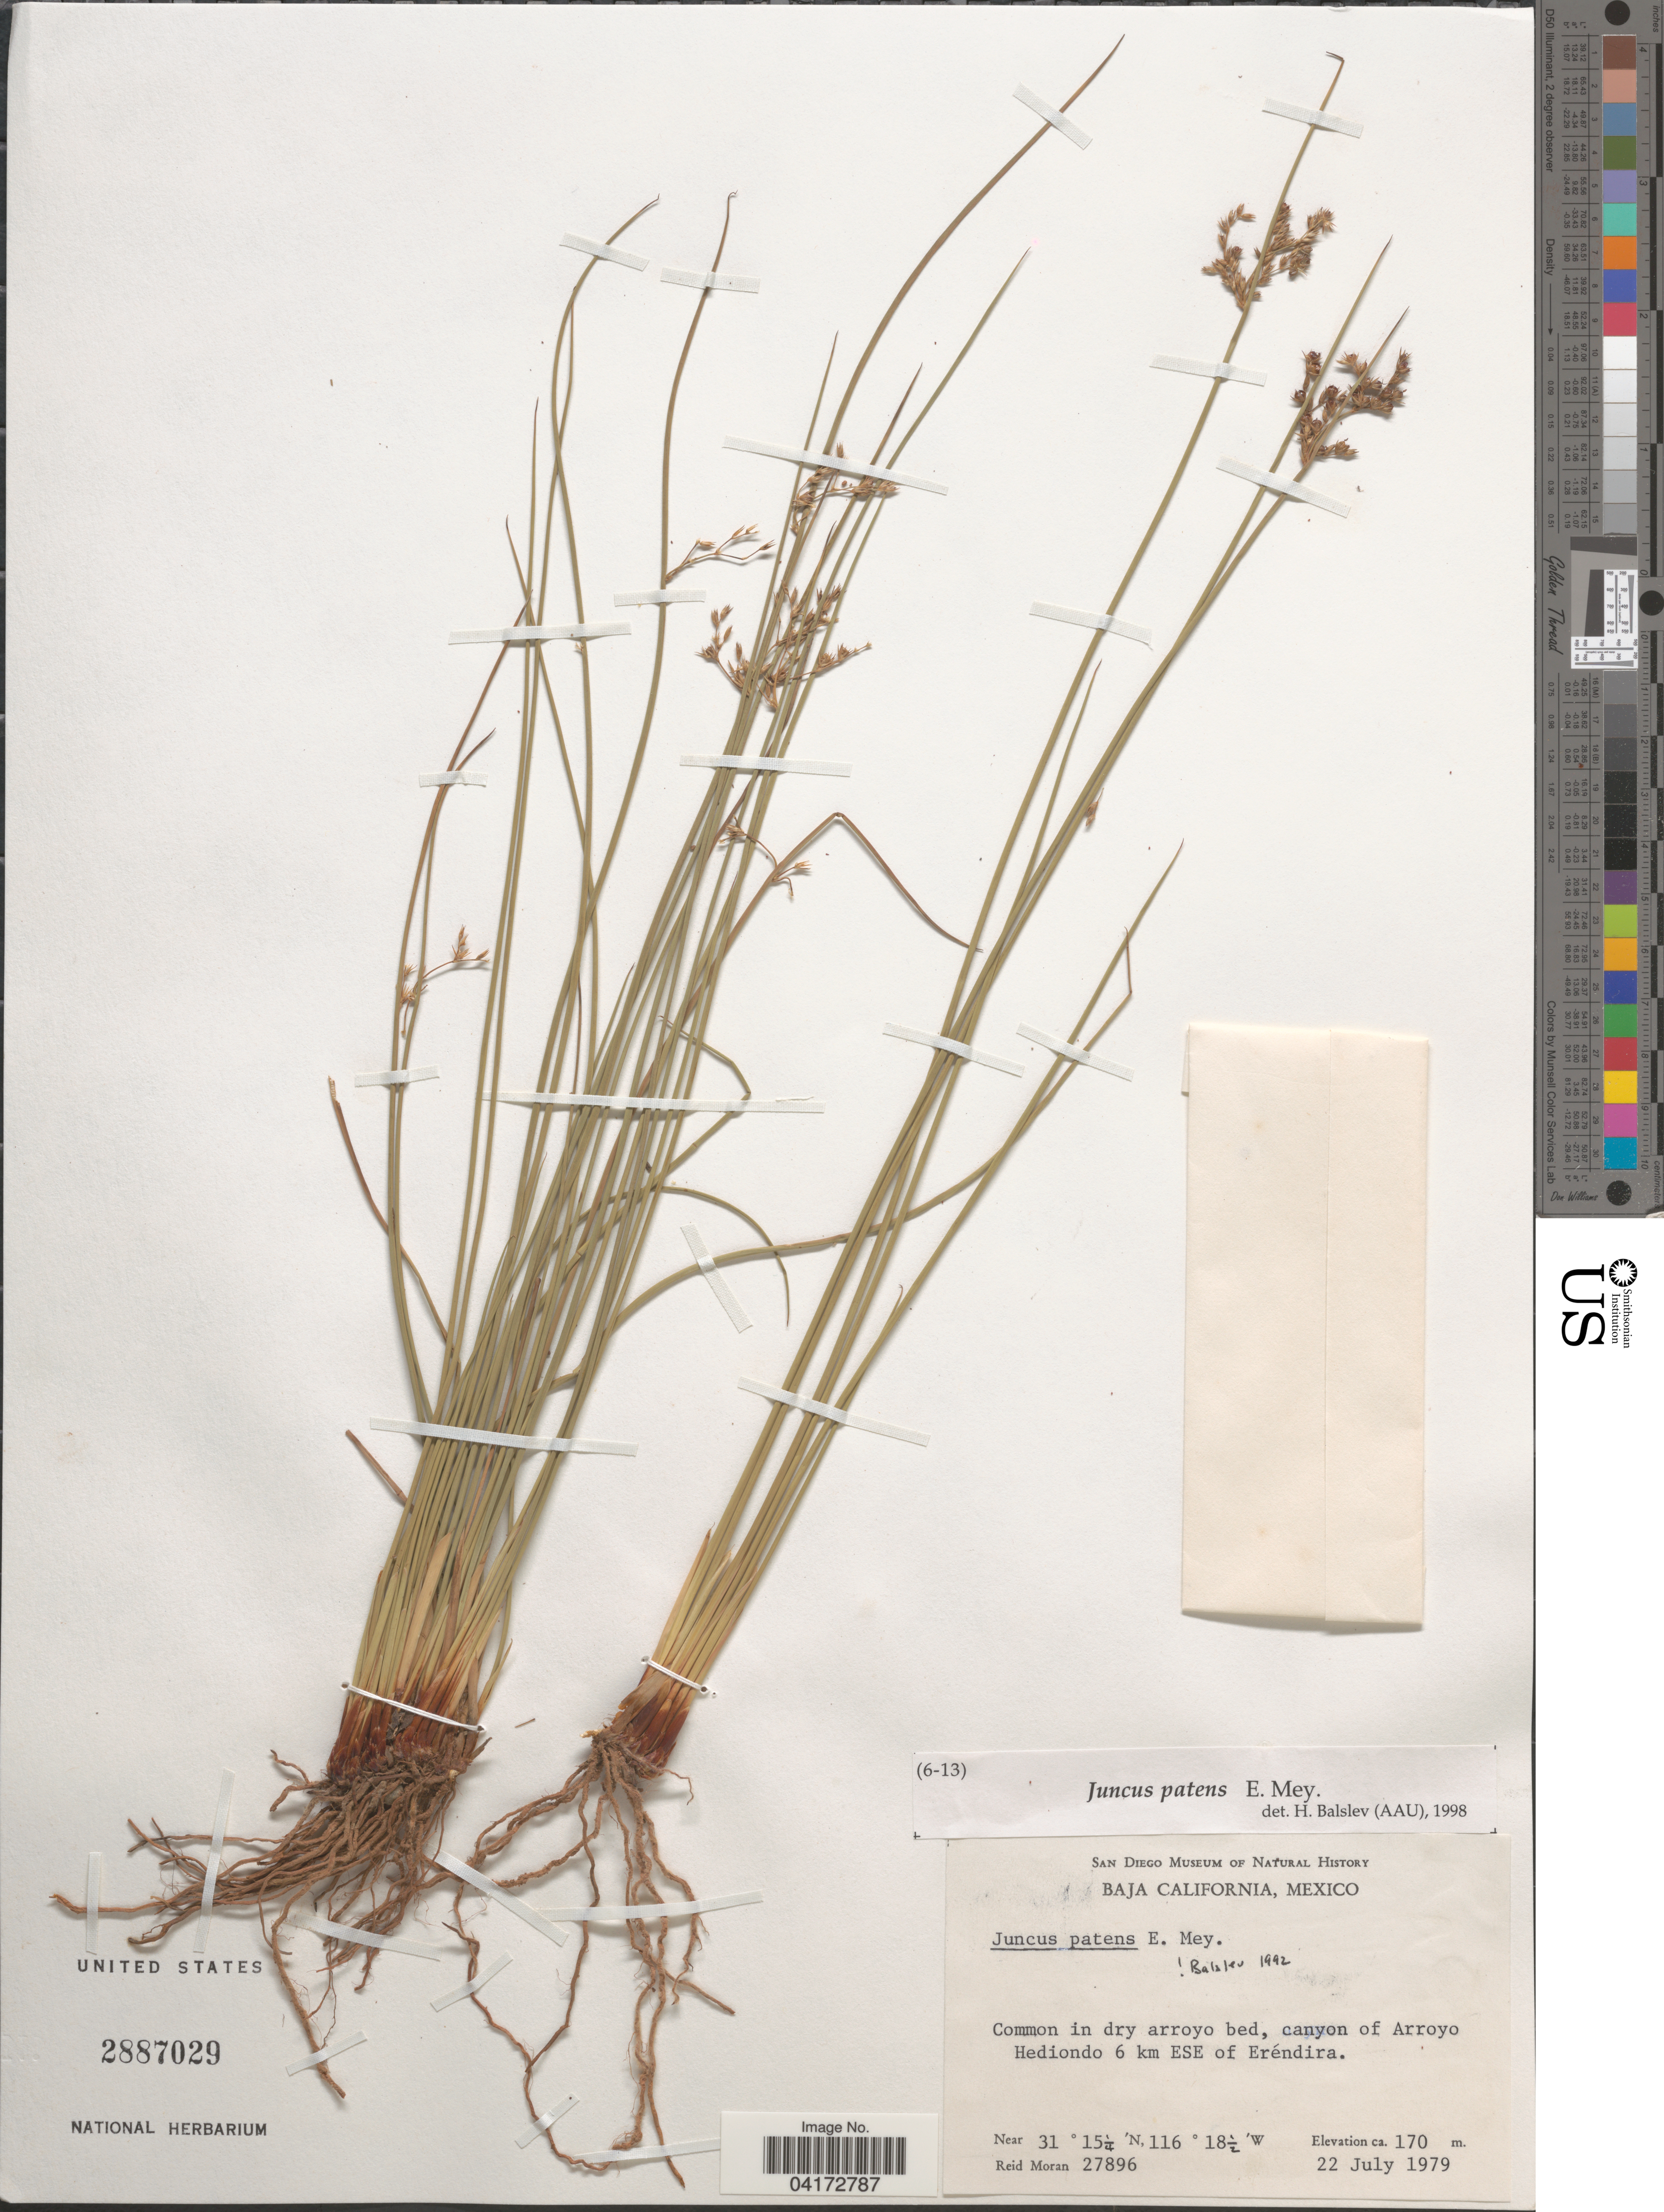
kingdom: Plantae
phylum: Tracheophyta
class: Liliopsida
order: Poales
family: Juncaceae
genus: Juncus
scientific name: Juncus patens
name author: E. Mey.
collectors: R. Moran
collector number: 27896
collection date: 1979-07-22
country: Mexico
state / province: Baja California Norte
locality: Canyon of Arroyo Hediondo 6 km ESE of Eréndira.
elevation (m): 170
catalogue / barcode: US 2887029